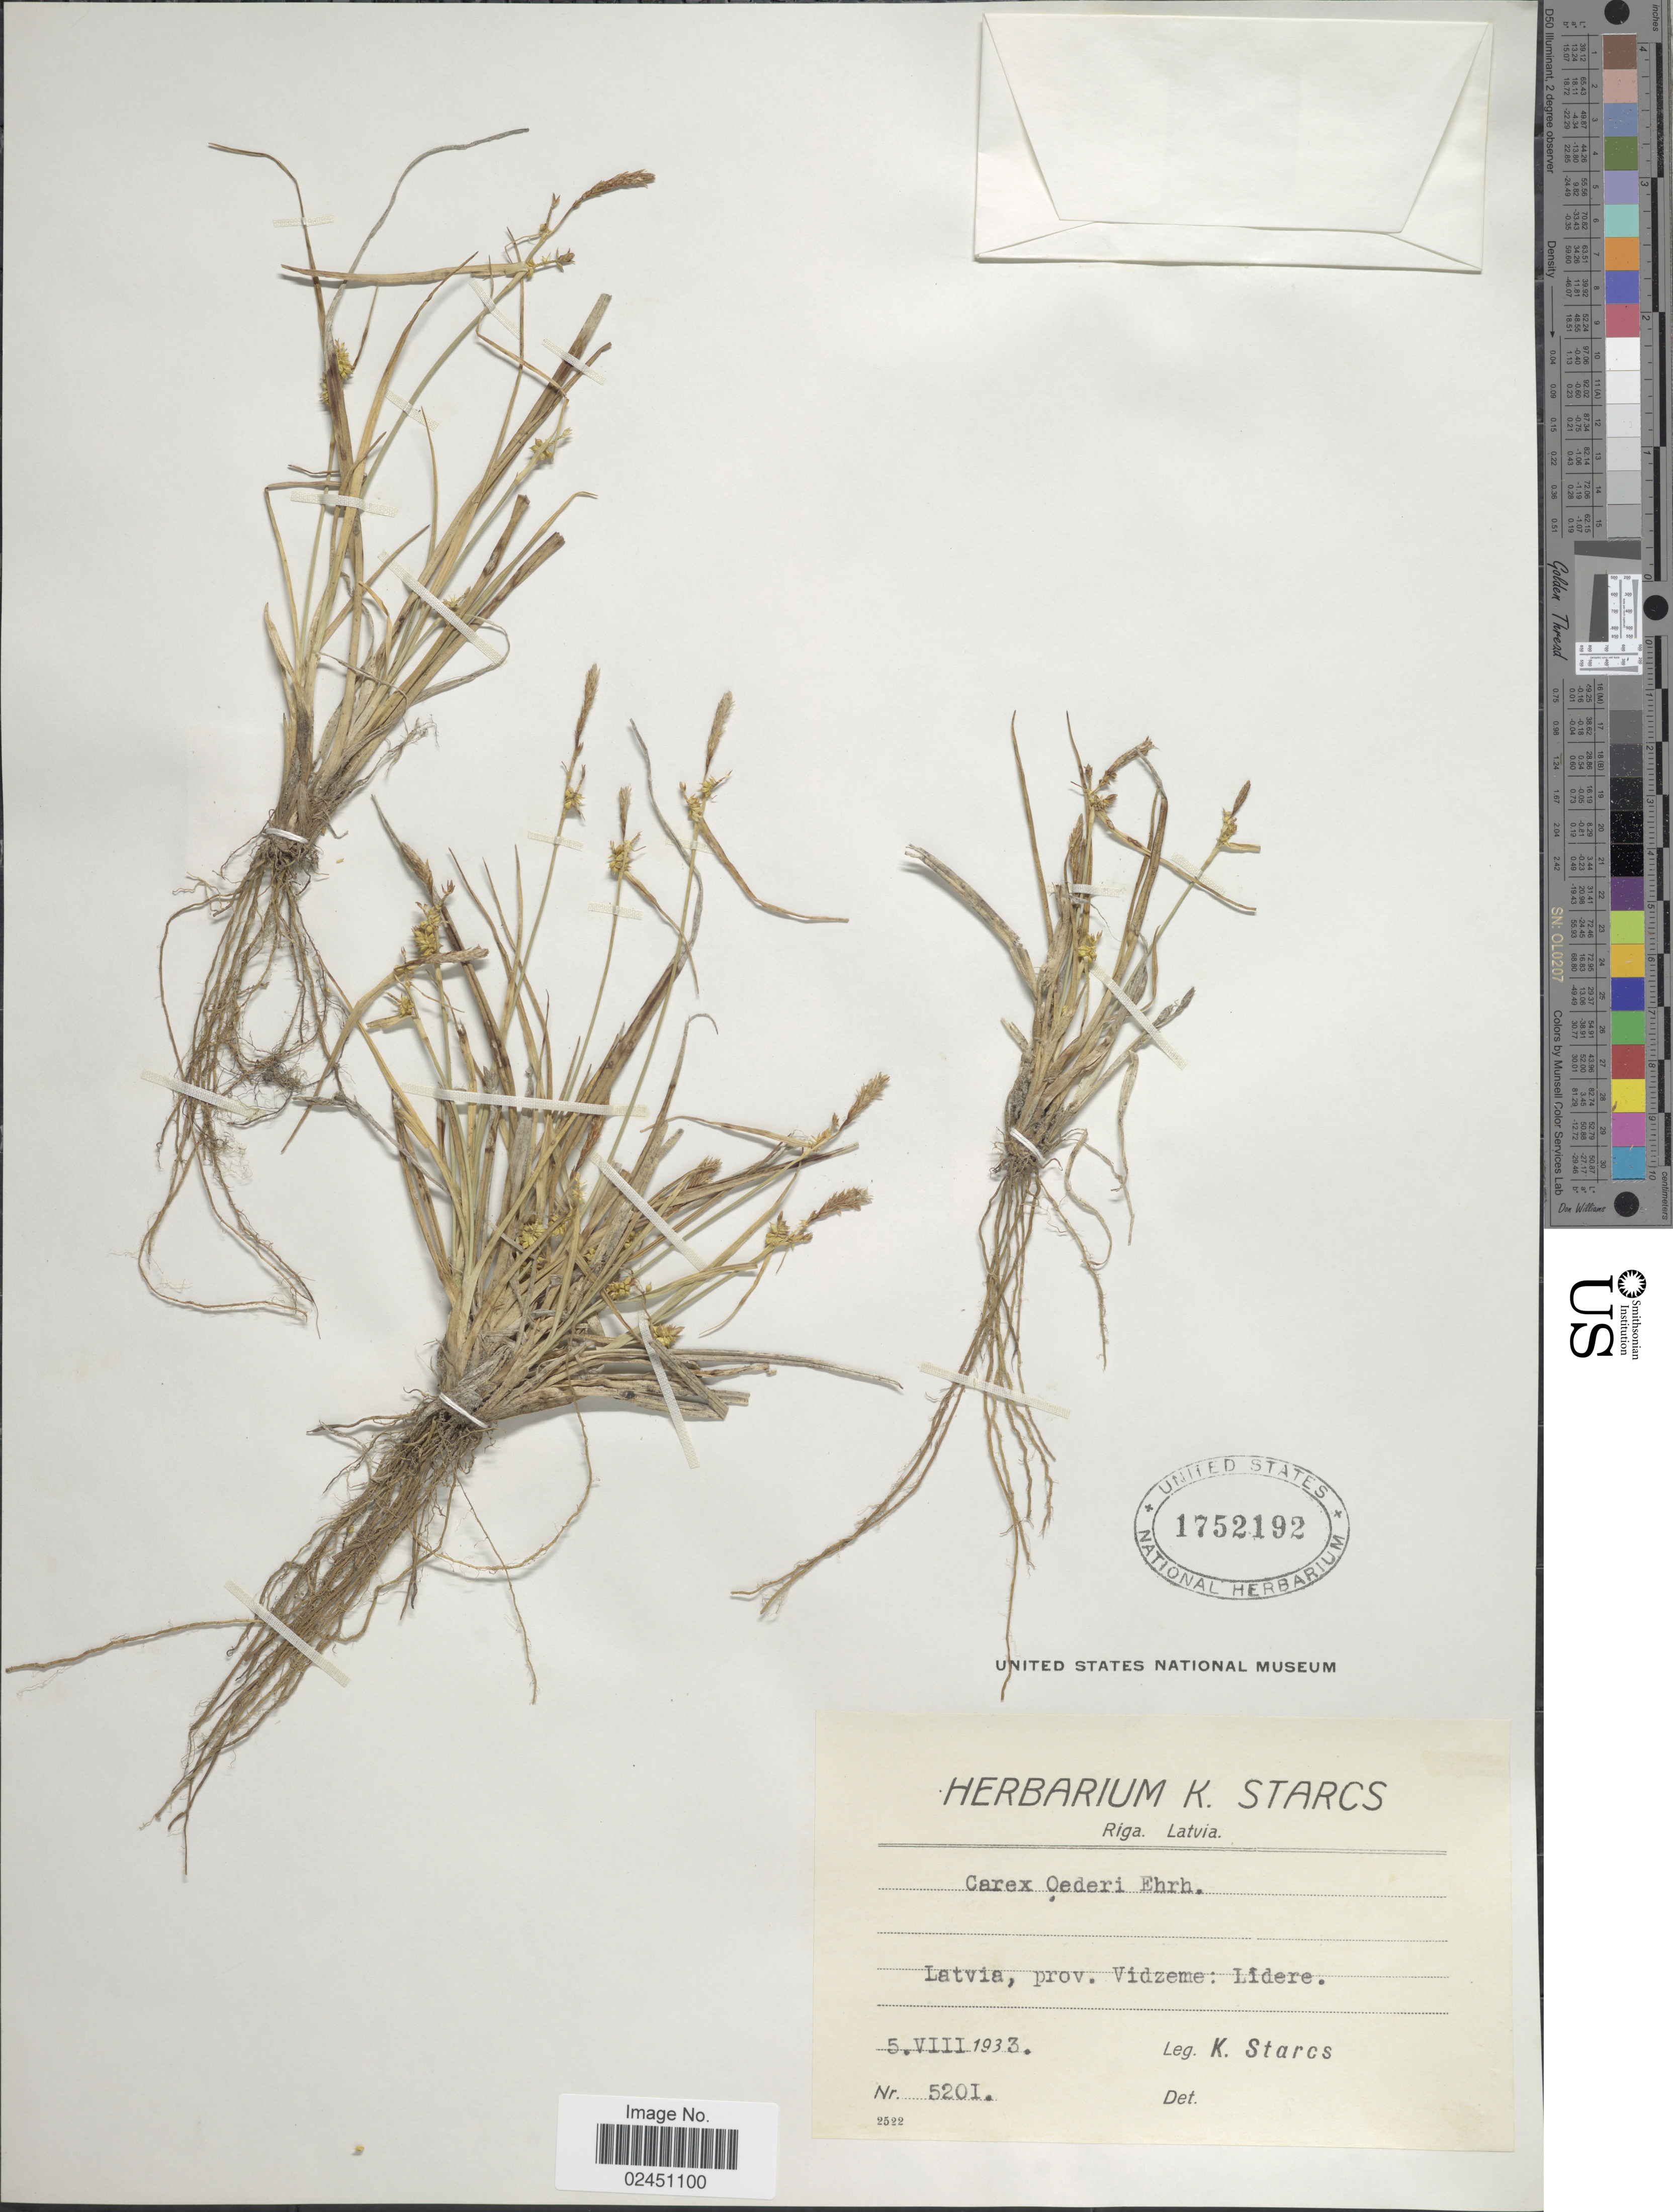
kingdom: Plantae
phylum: Tracheophyta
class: Liliopsida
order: Poales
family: Cyperaceae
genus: Carex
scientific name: Carex oederi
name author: Retz.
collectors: K. Starcs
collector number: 5201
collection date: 1933-08-05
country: Latvia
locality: Prov. Vidzeme: Lidere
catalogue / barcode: US 1752192